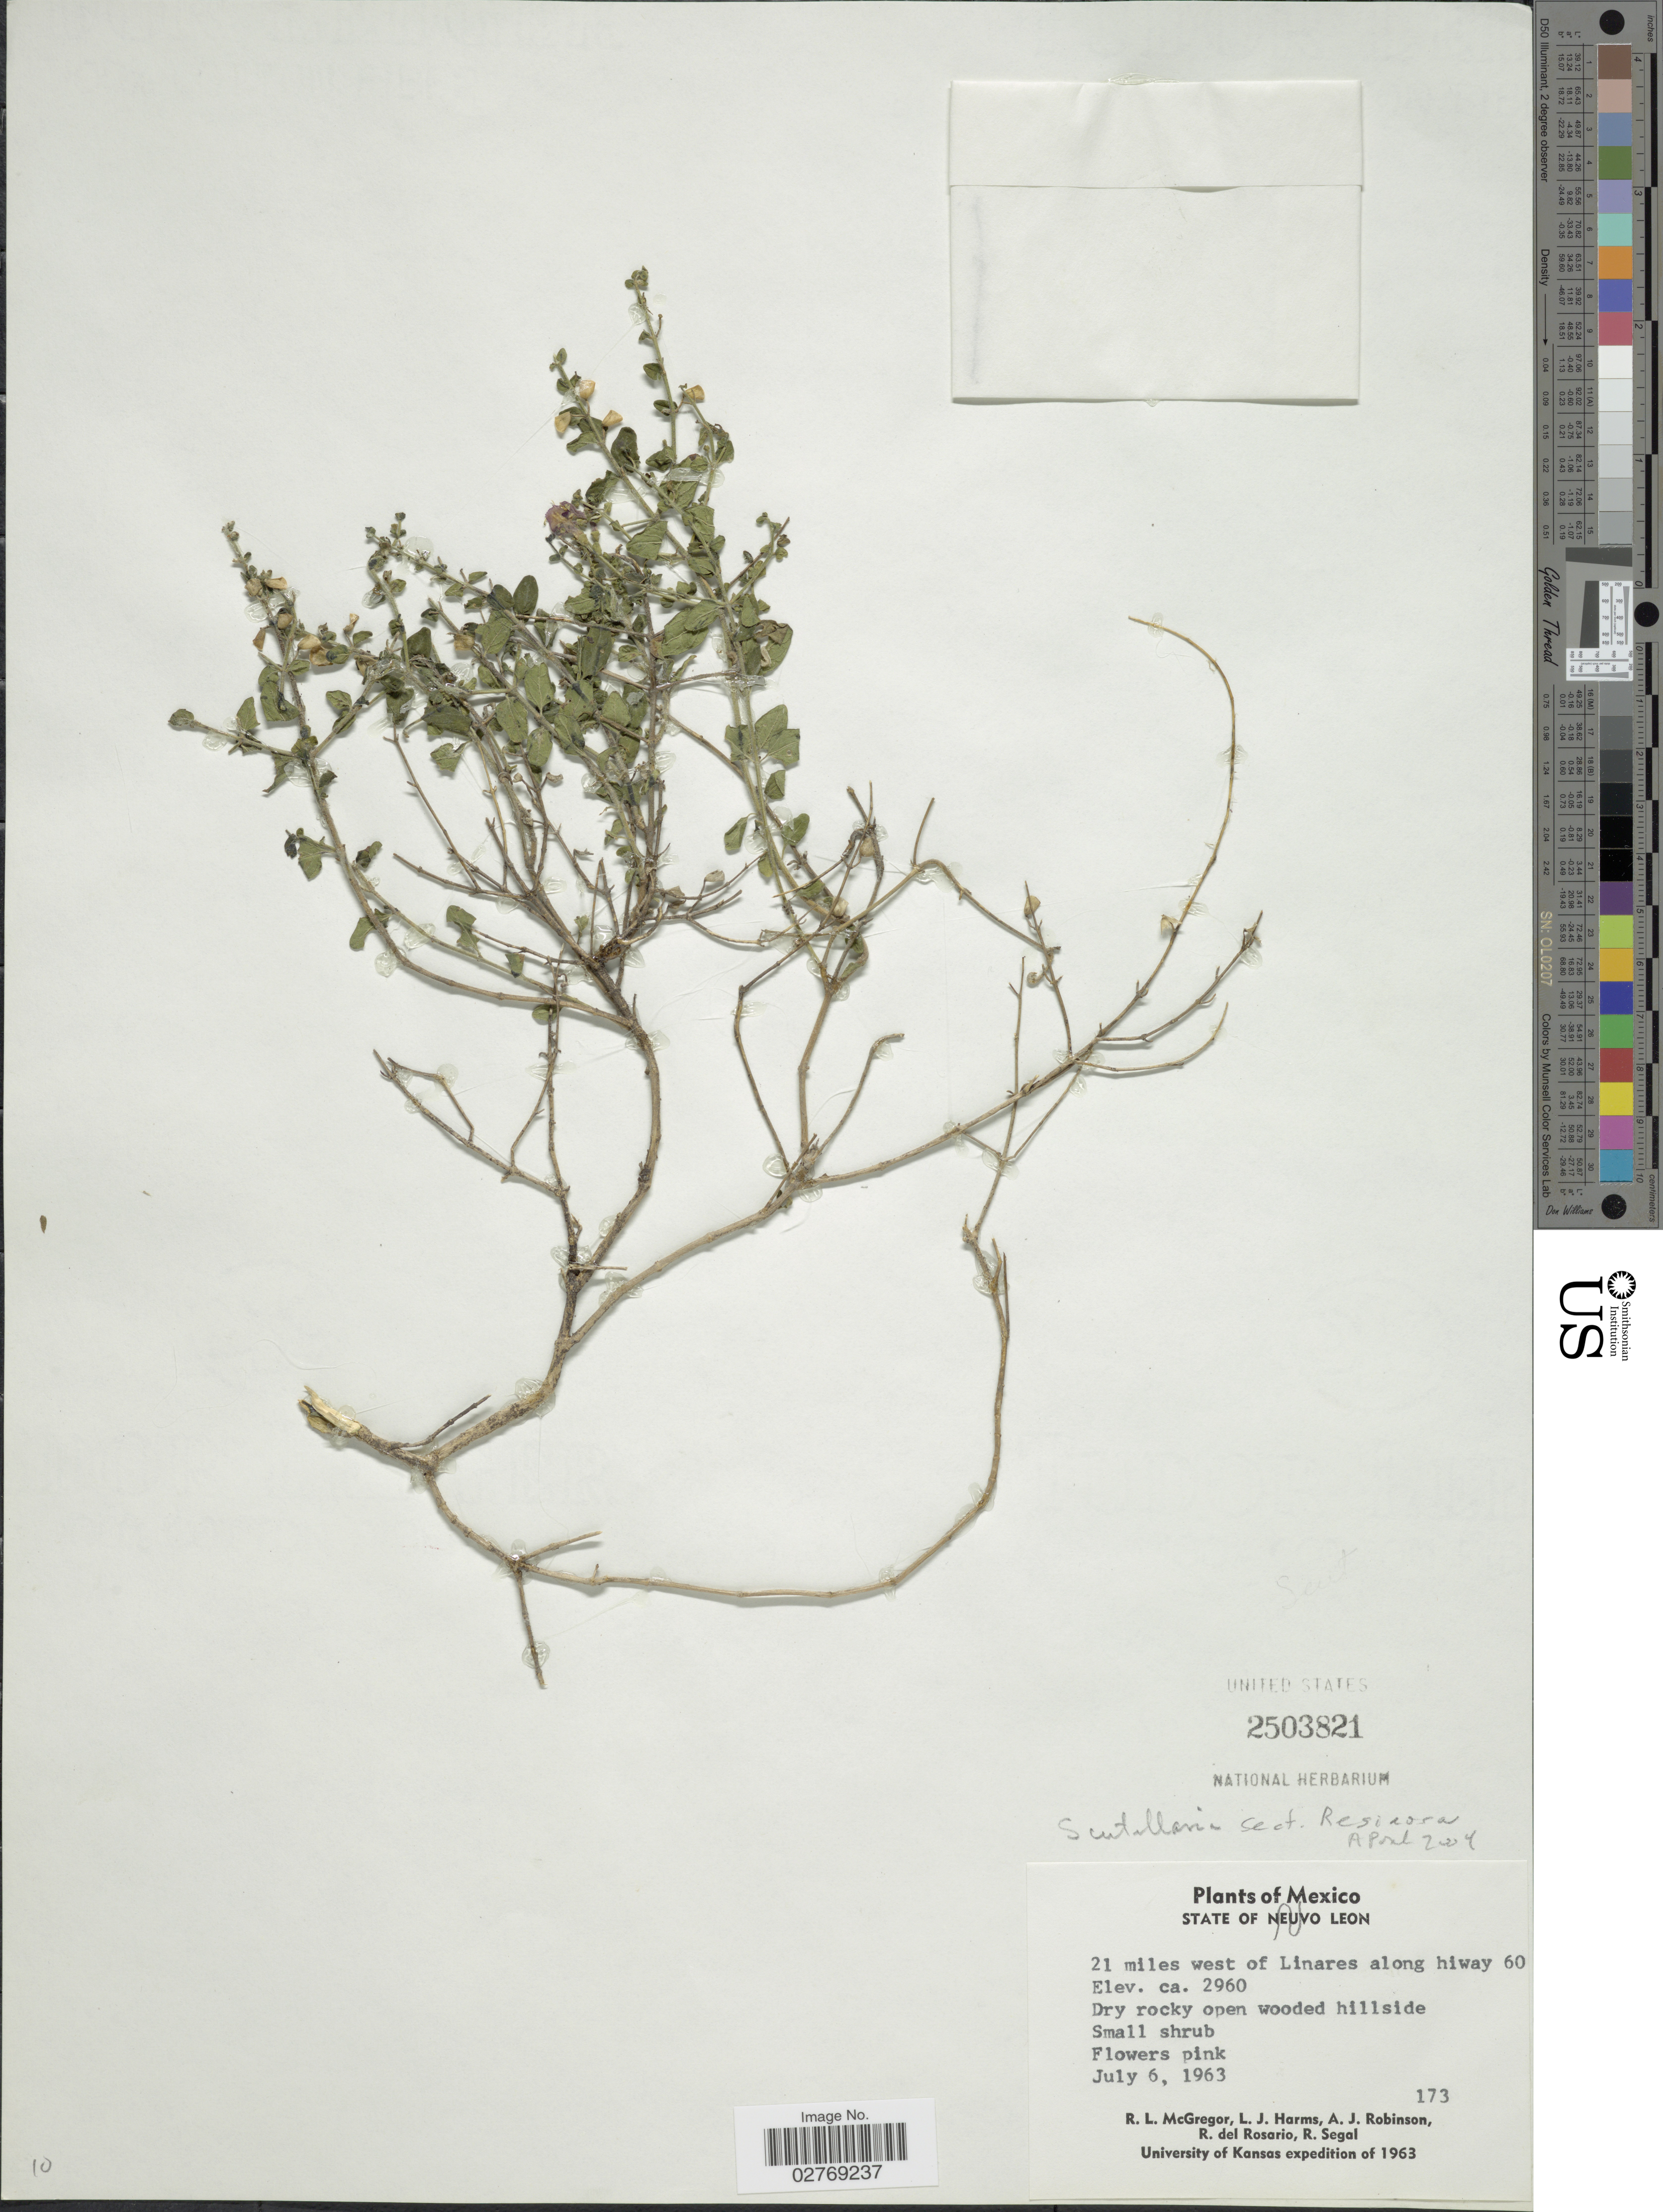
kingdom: Plantae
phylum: Tracheophyta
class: Magnoliopsida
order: Lamiales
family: Lamiaceae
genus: Scutellaria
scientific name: Scutellaria havanensis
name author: Jacq.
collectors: R. McGregor, L. Harms, A. J. Robinson, R. del Rosario & R. Segal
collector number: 173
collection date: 1963-07-06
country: Mexico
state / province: Nuevo León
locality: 21 miles west of Linares along hiway 60.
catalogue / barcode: US 2503821